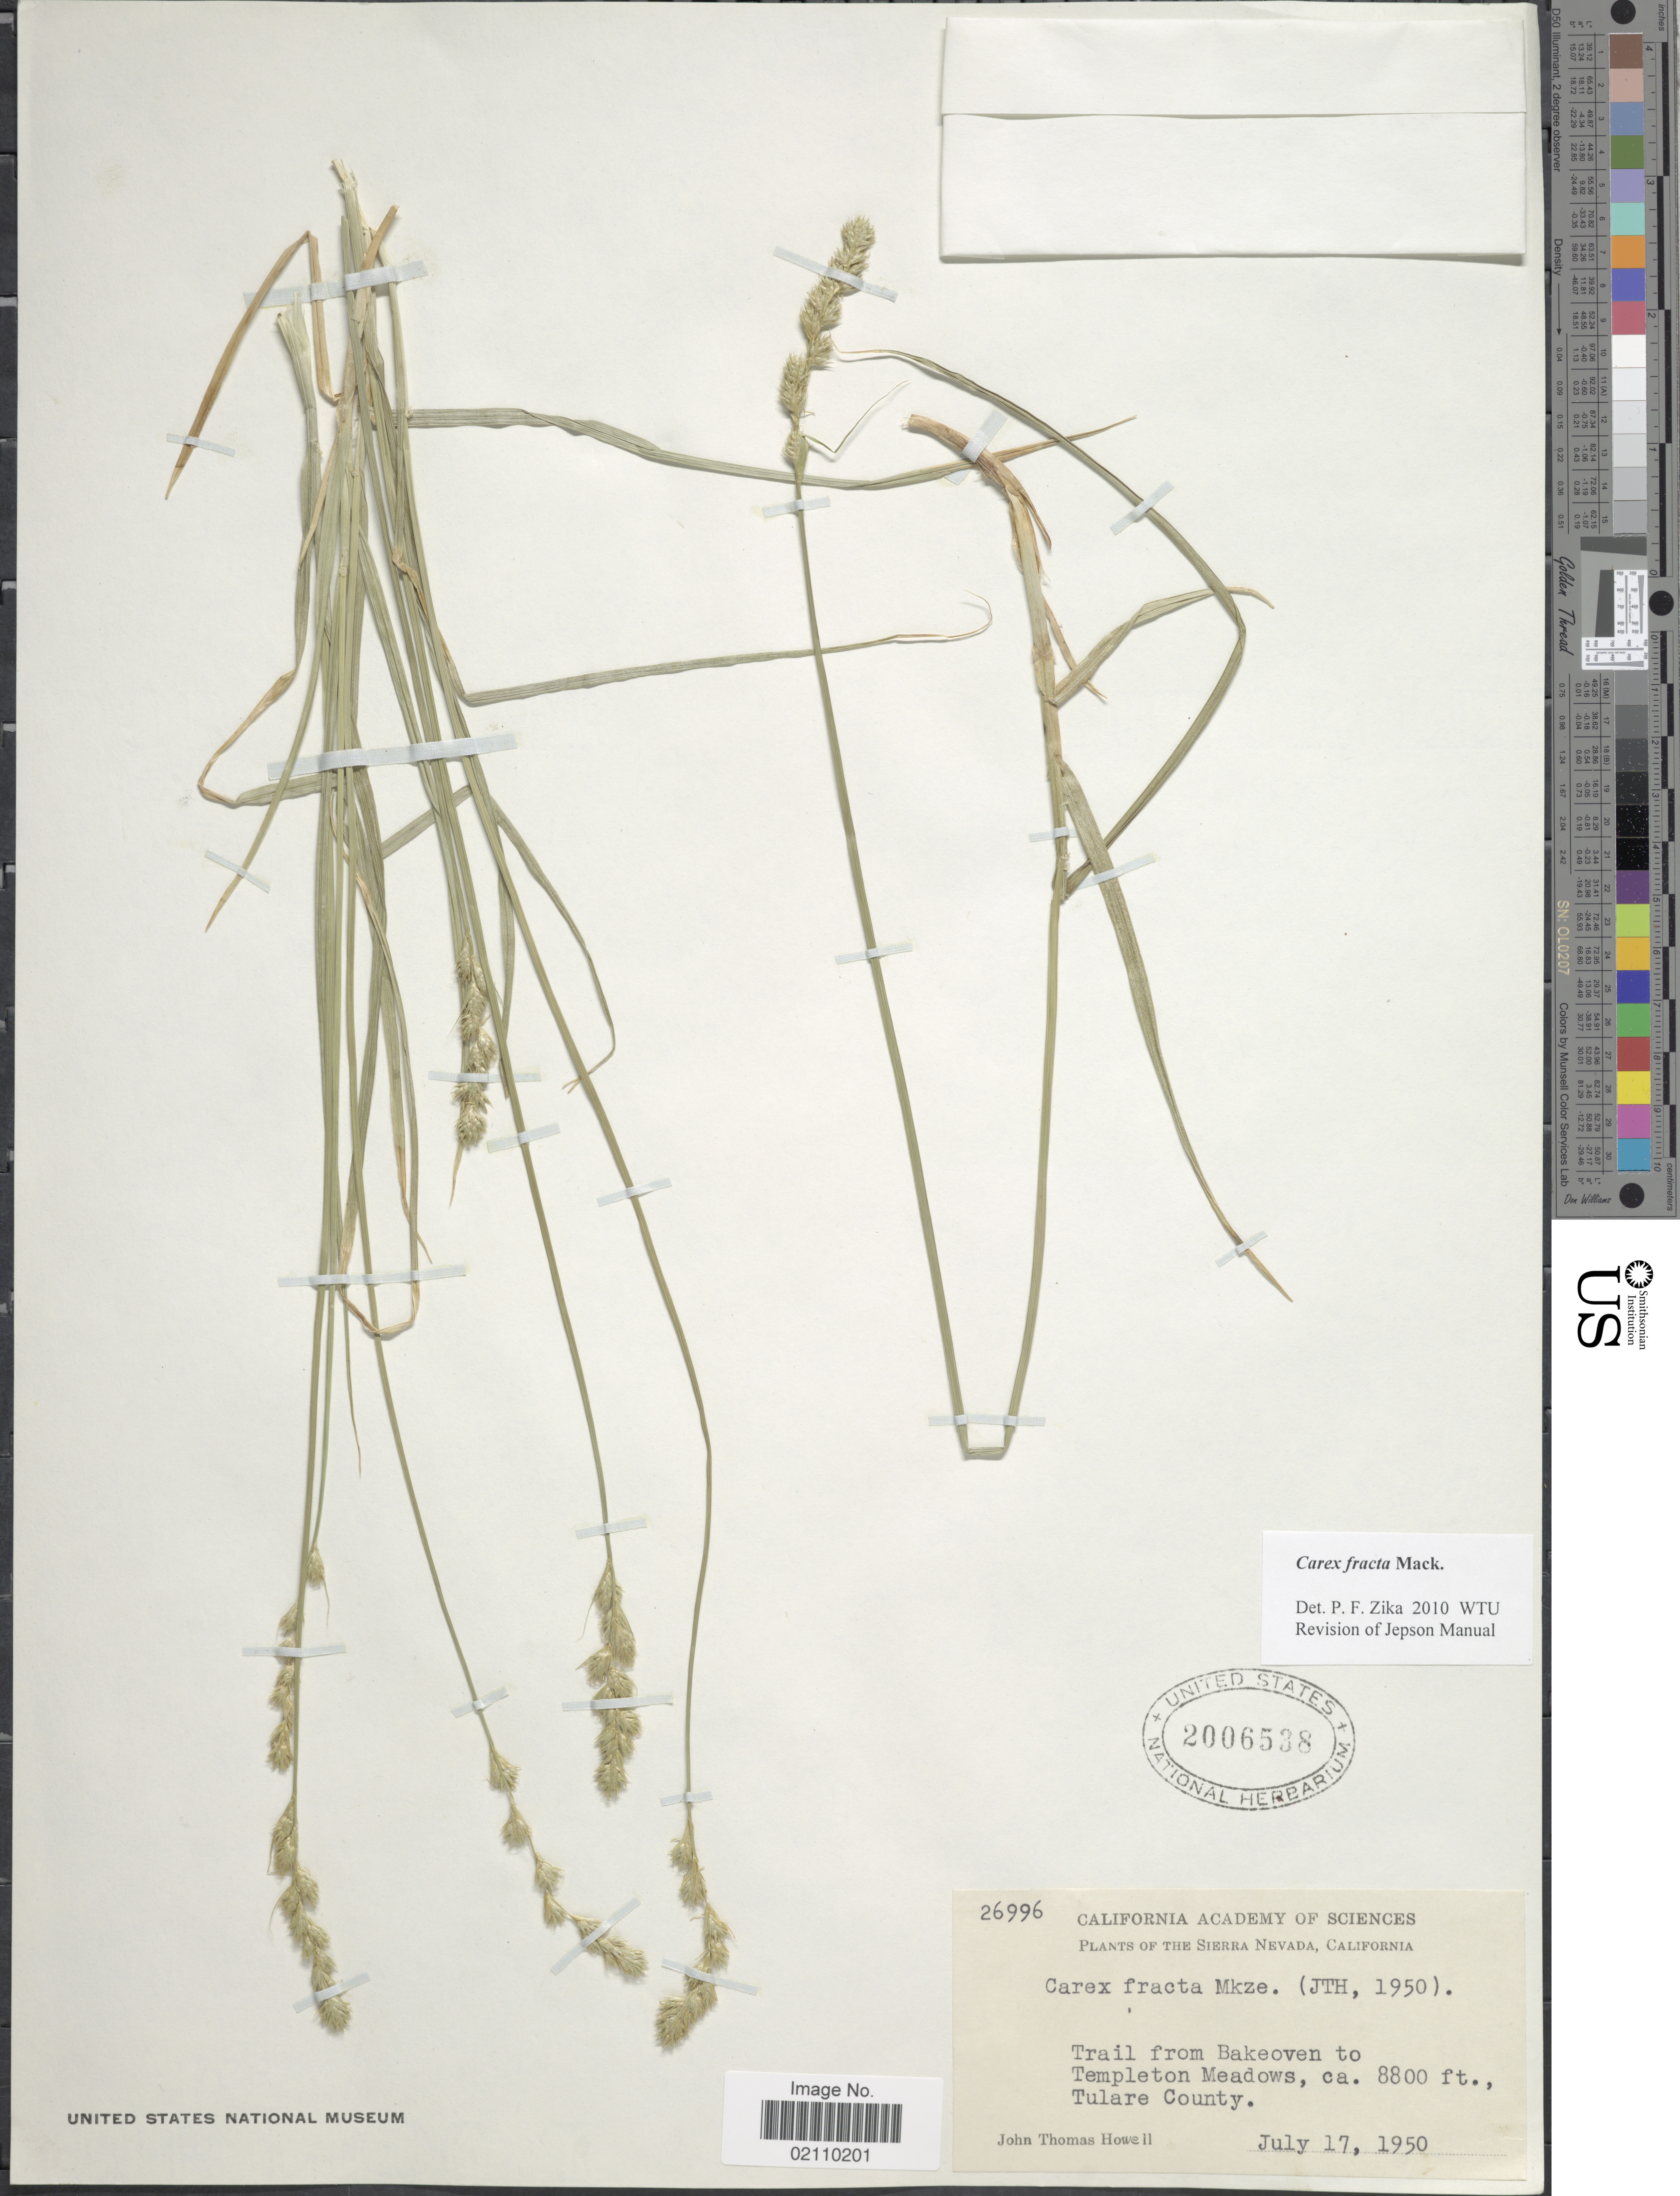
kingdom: Plantae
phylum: Tracheophyta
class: Liliopsida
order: Poales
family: Cyperaceae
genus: Carex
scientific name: Carex fracta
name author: Mack.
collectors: J. T. Howell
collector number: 26996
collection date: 1950-07-17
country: United States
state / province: California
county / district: Tulare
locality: Sierra Nevada, trail from Bakeoven to Templeton Meadows, Tulare County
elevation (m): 2682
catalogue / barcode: US 2006538